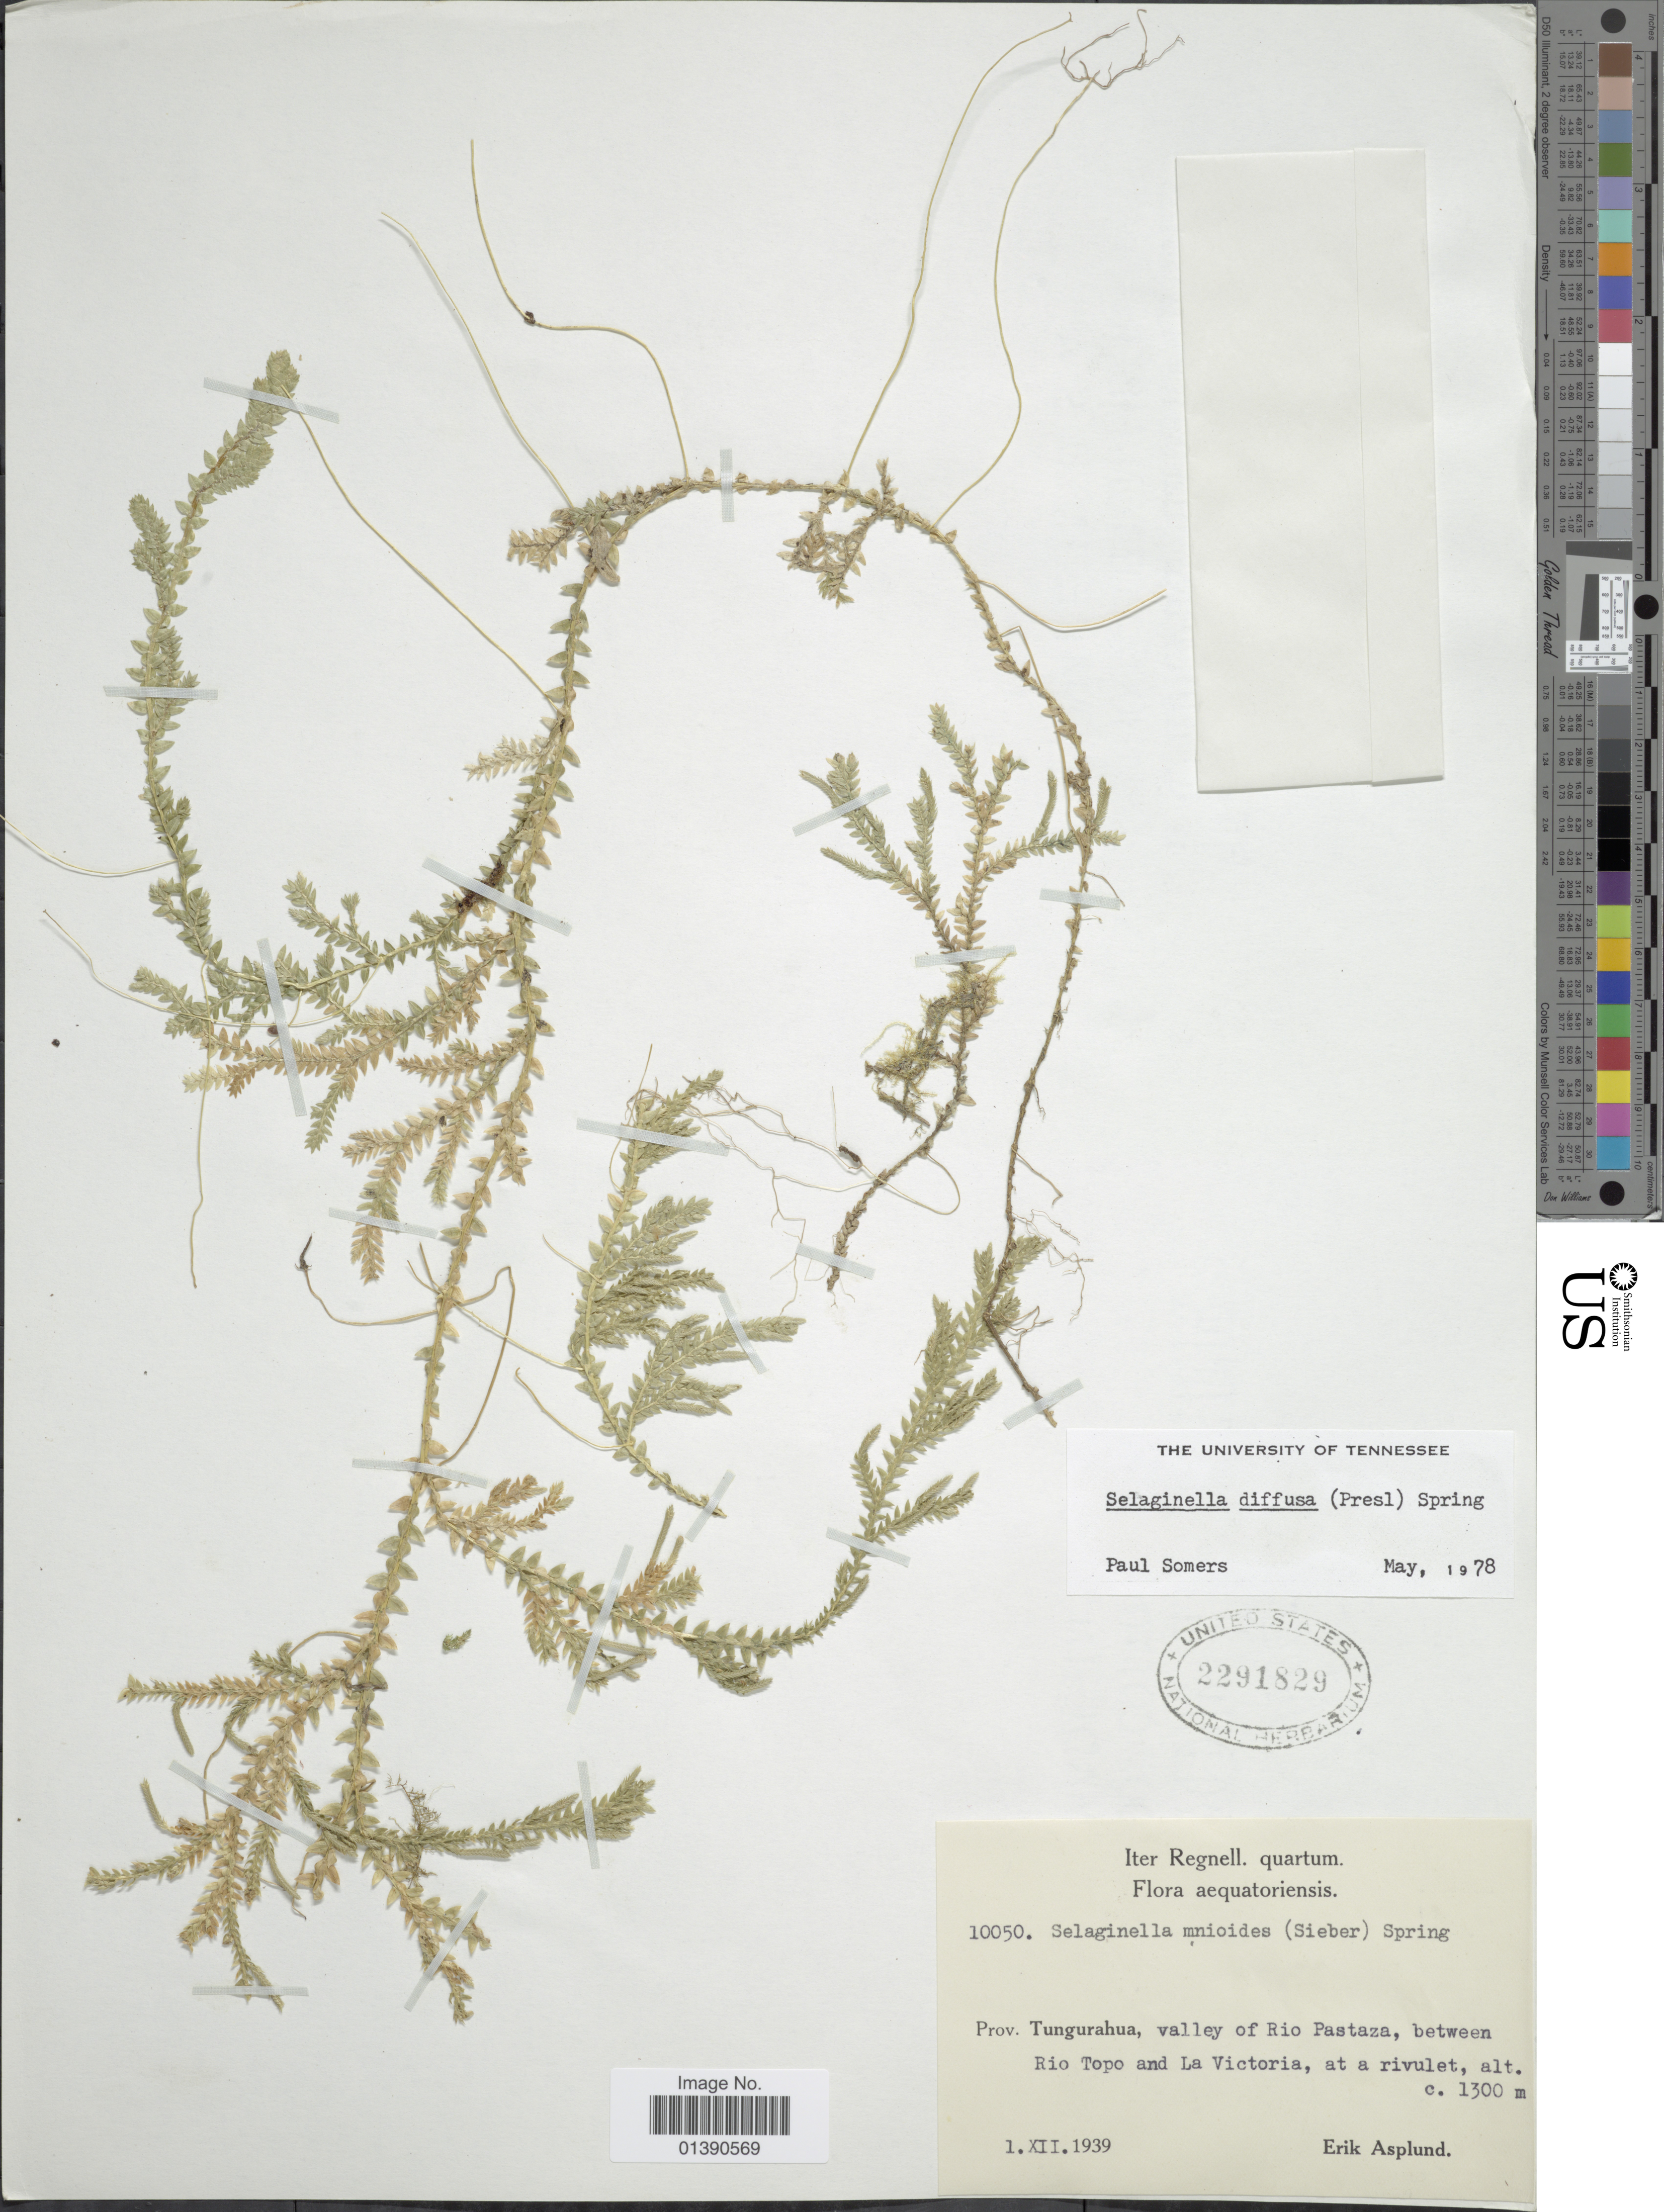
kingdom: Plantae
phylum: Tracheophyta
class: Lycopodiopsida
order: Selaginellales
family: Selaginellaceae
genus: Selaginella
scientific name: Selaginella diffusa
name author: (C. Presl) Spring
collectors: E. Asplund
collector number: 10050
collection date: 1939-12-01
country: Ecuador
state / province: Tungurahua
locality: Valley of Rio Pastaza, between Rio Topo and La Victoria, at a rivulet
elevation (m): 1300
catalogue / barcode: US 2291829